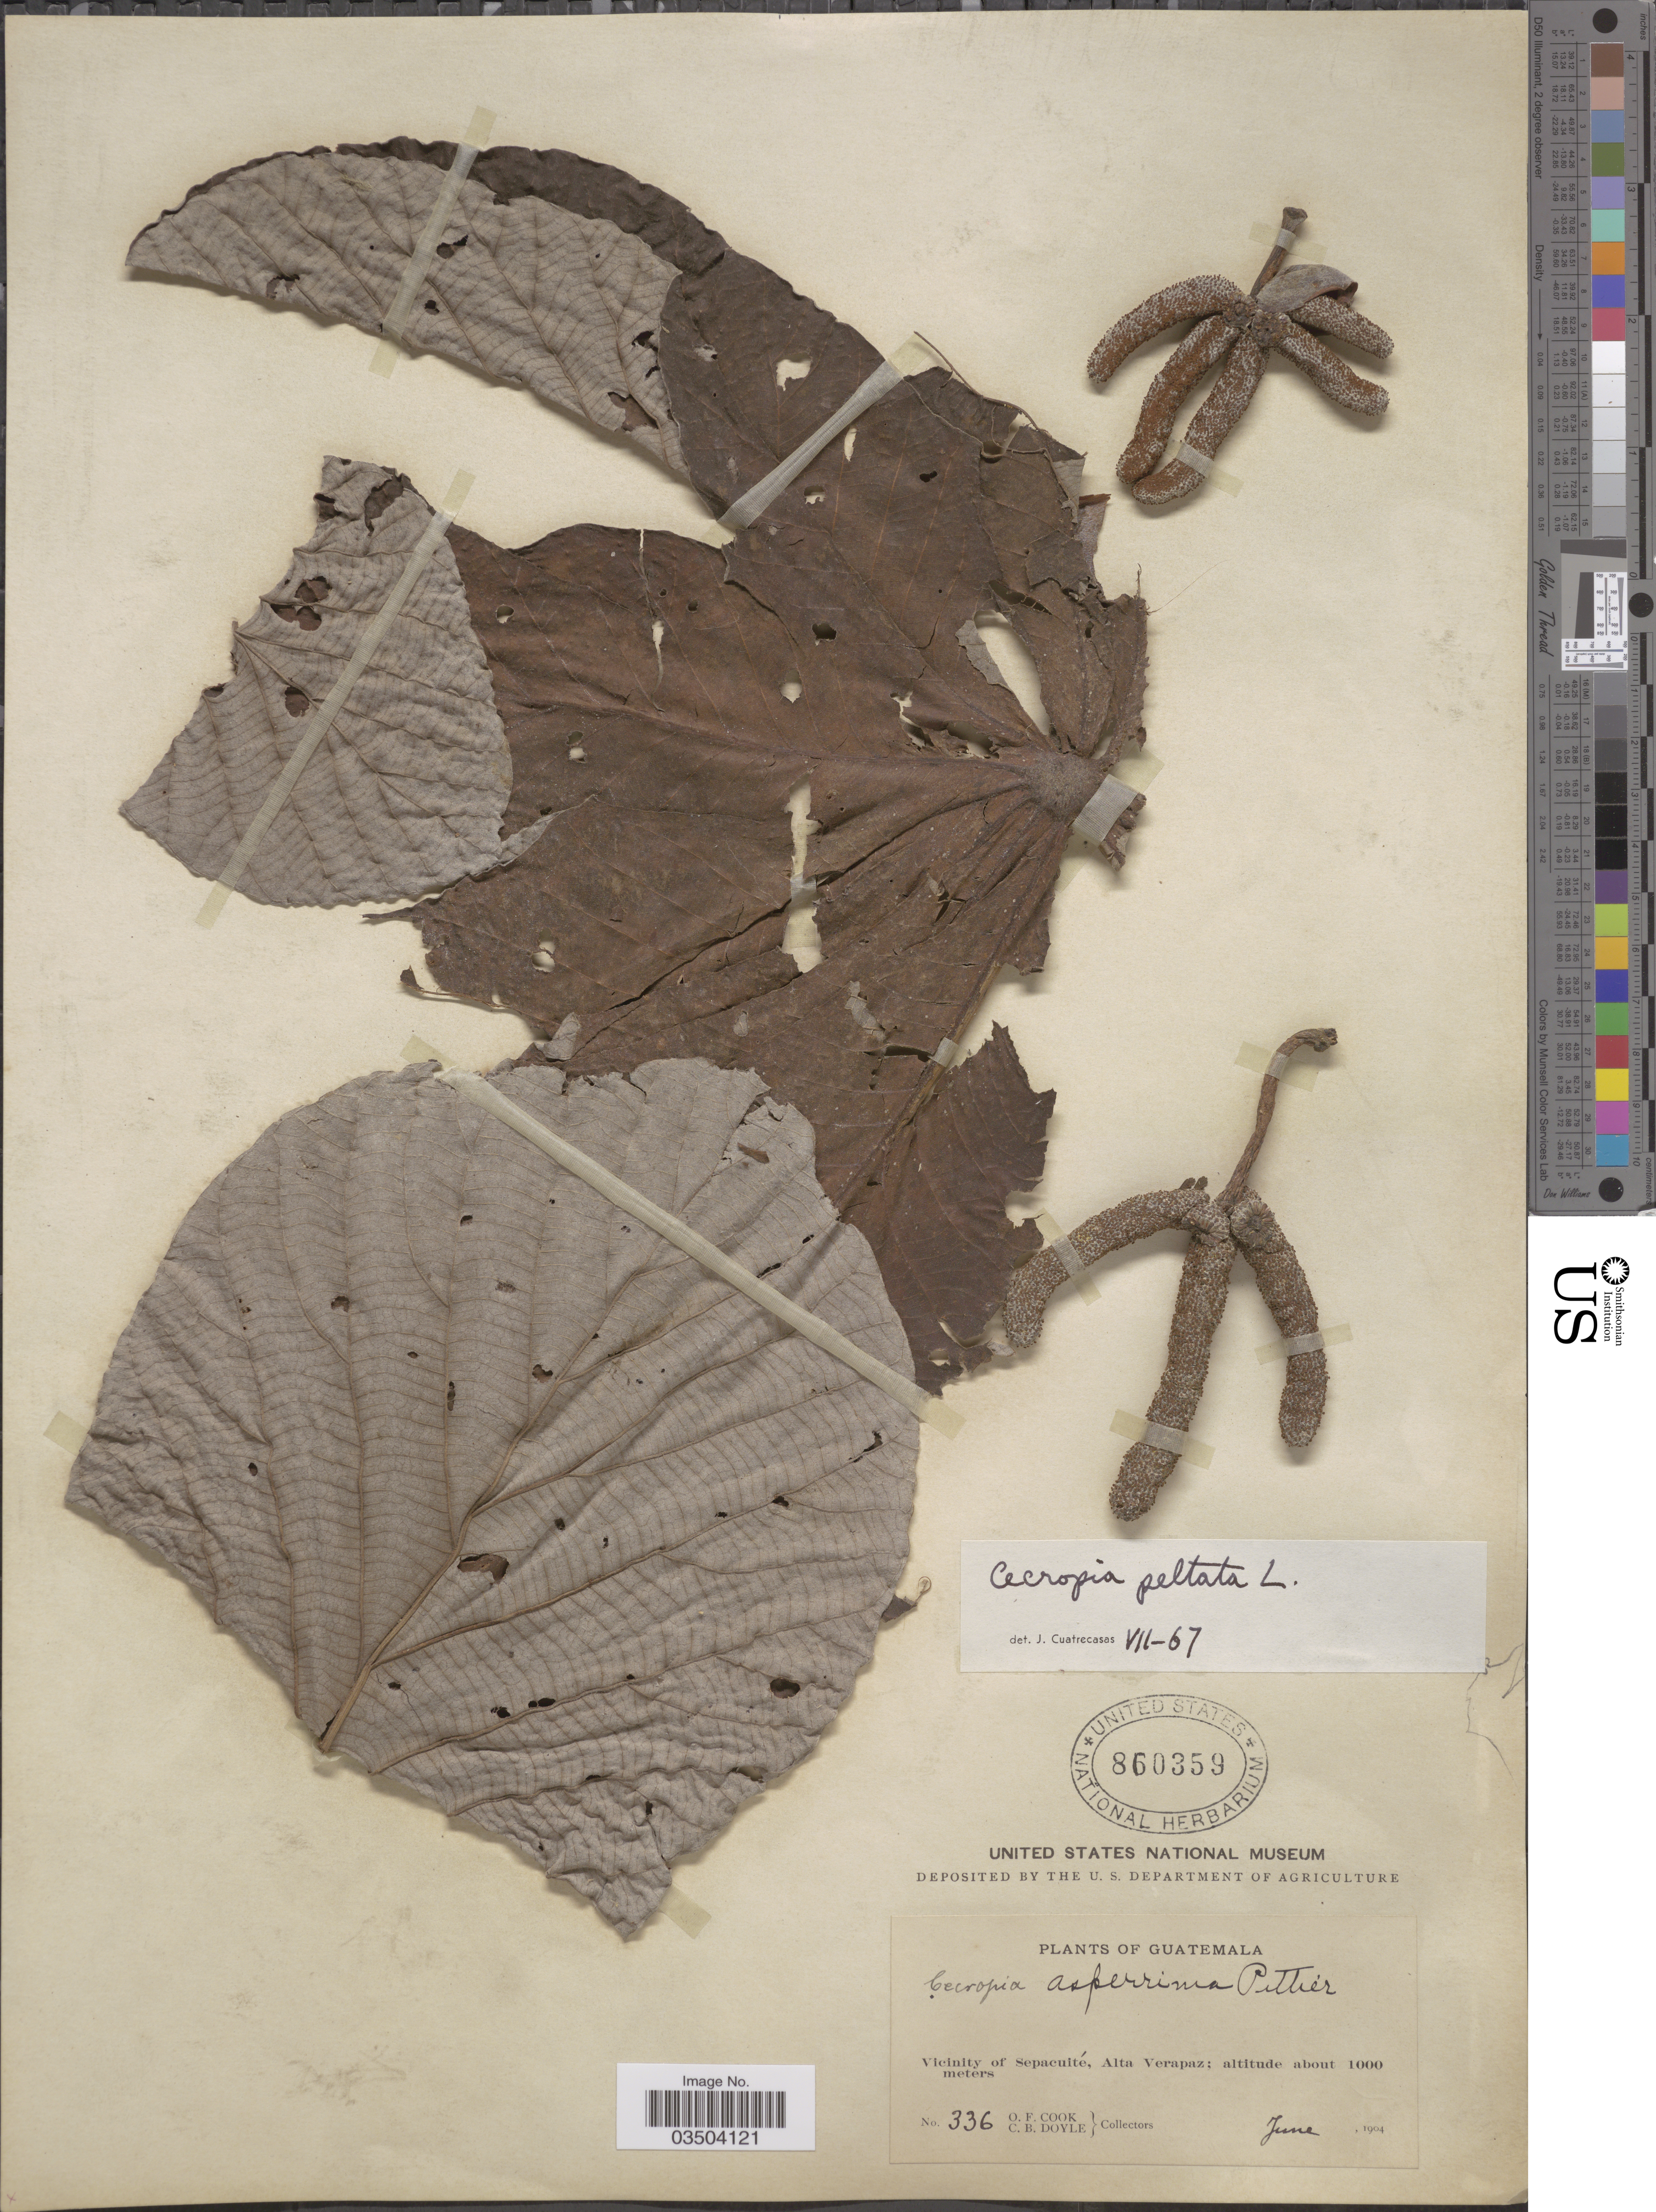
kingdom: Plantae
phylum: Tracheophyta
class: Magnoliopsida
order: Rosales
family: Urticaceae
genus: Cecropia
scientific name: Cecropia peltata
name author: L.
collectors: O. F. Cook & C. Doyle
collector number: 336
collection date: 1904-06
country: Guatemala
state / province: Alta Verapaz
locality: Vicinity of Sepacuité.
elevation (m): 1000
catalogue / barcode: US 860359